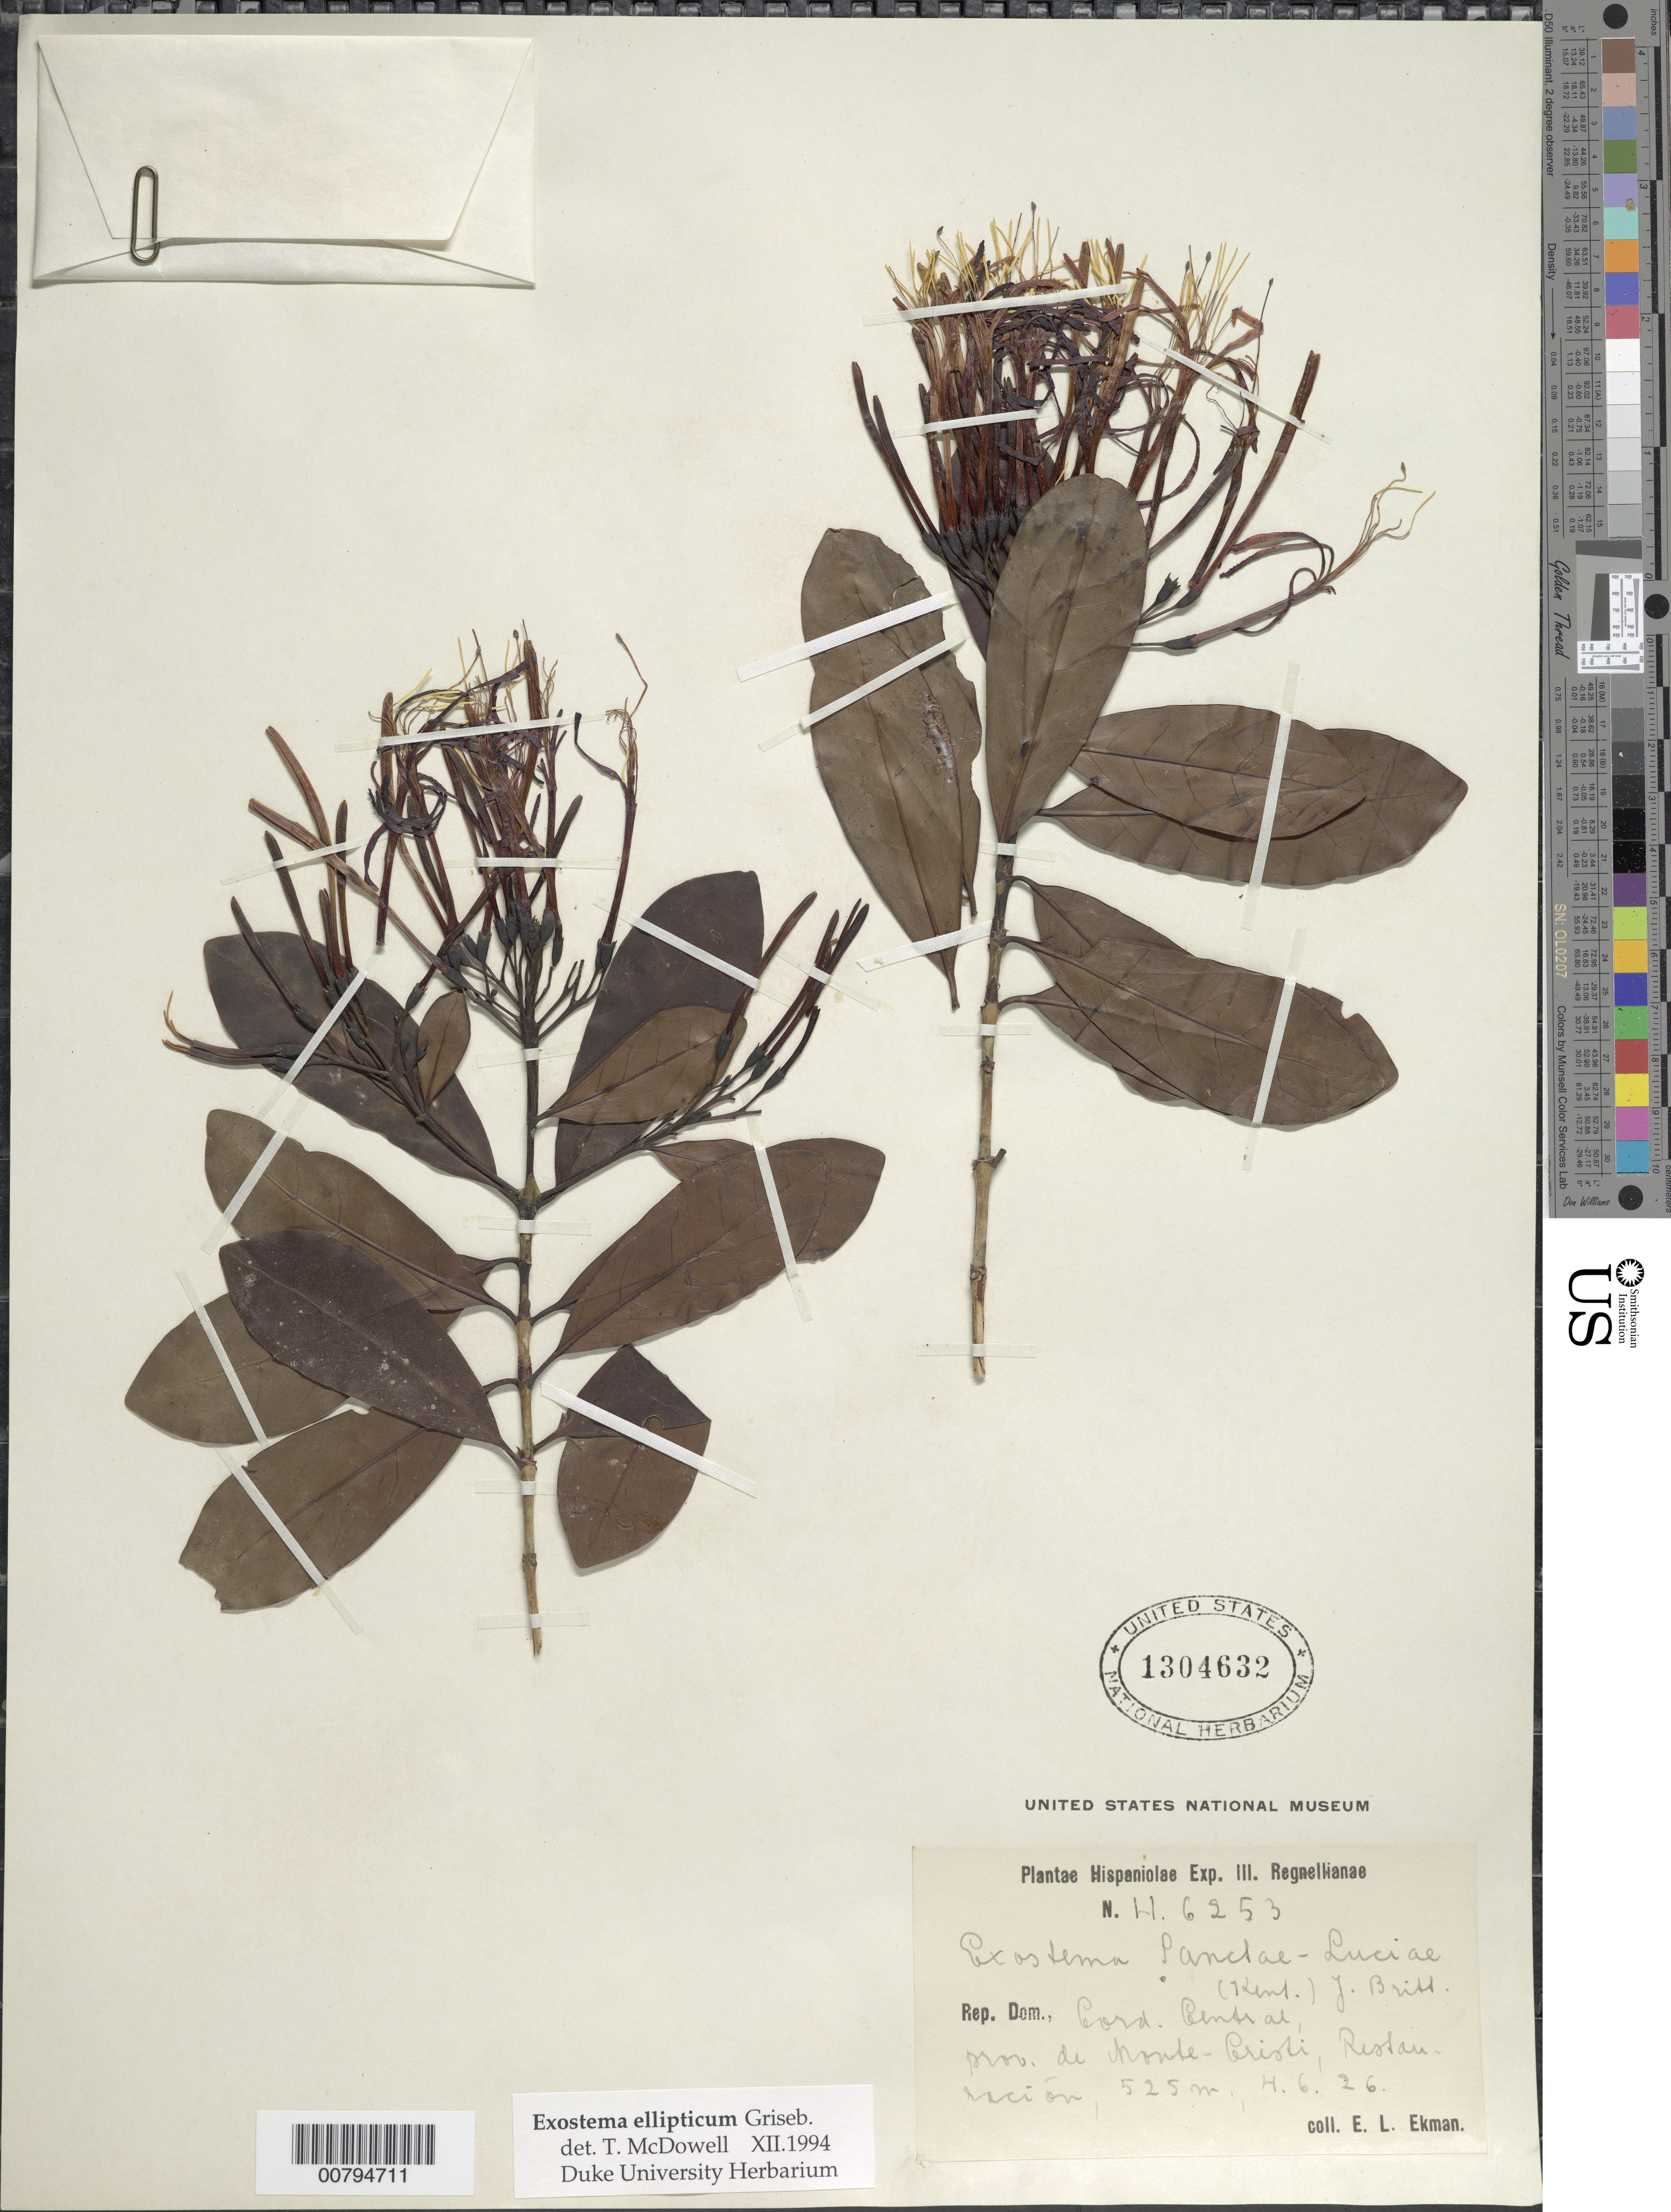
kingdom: Plantae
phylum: Tracheophyta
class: Magnoliopsida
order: Gentianales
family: Rubiaceae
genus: Exostema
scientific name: Exostema ellipticum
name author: Griseb.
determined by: McDowell, T.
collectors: E. L. Ekman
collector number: H 6253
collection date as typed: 04 Jun 1926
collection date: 1926-06-04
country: Dominican Republic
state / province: Monte Cristi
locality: Cord. Central. Restanracion (sp?).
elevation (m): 525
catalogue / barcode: US 1304632